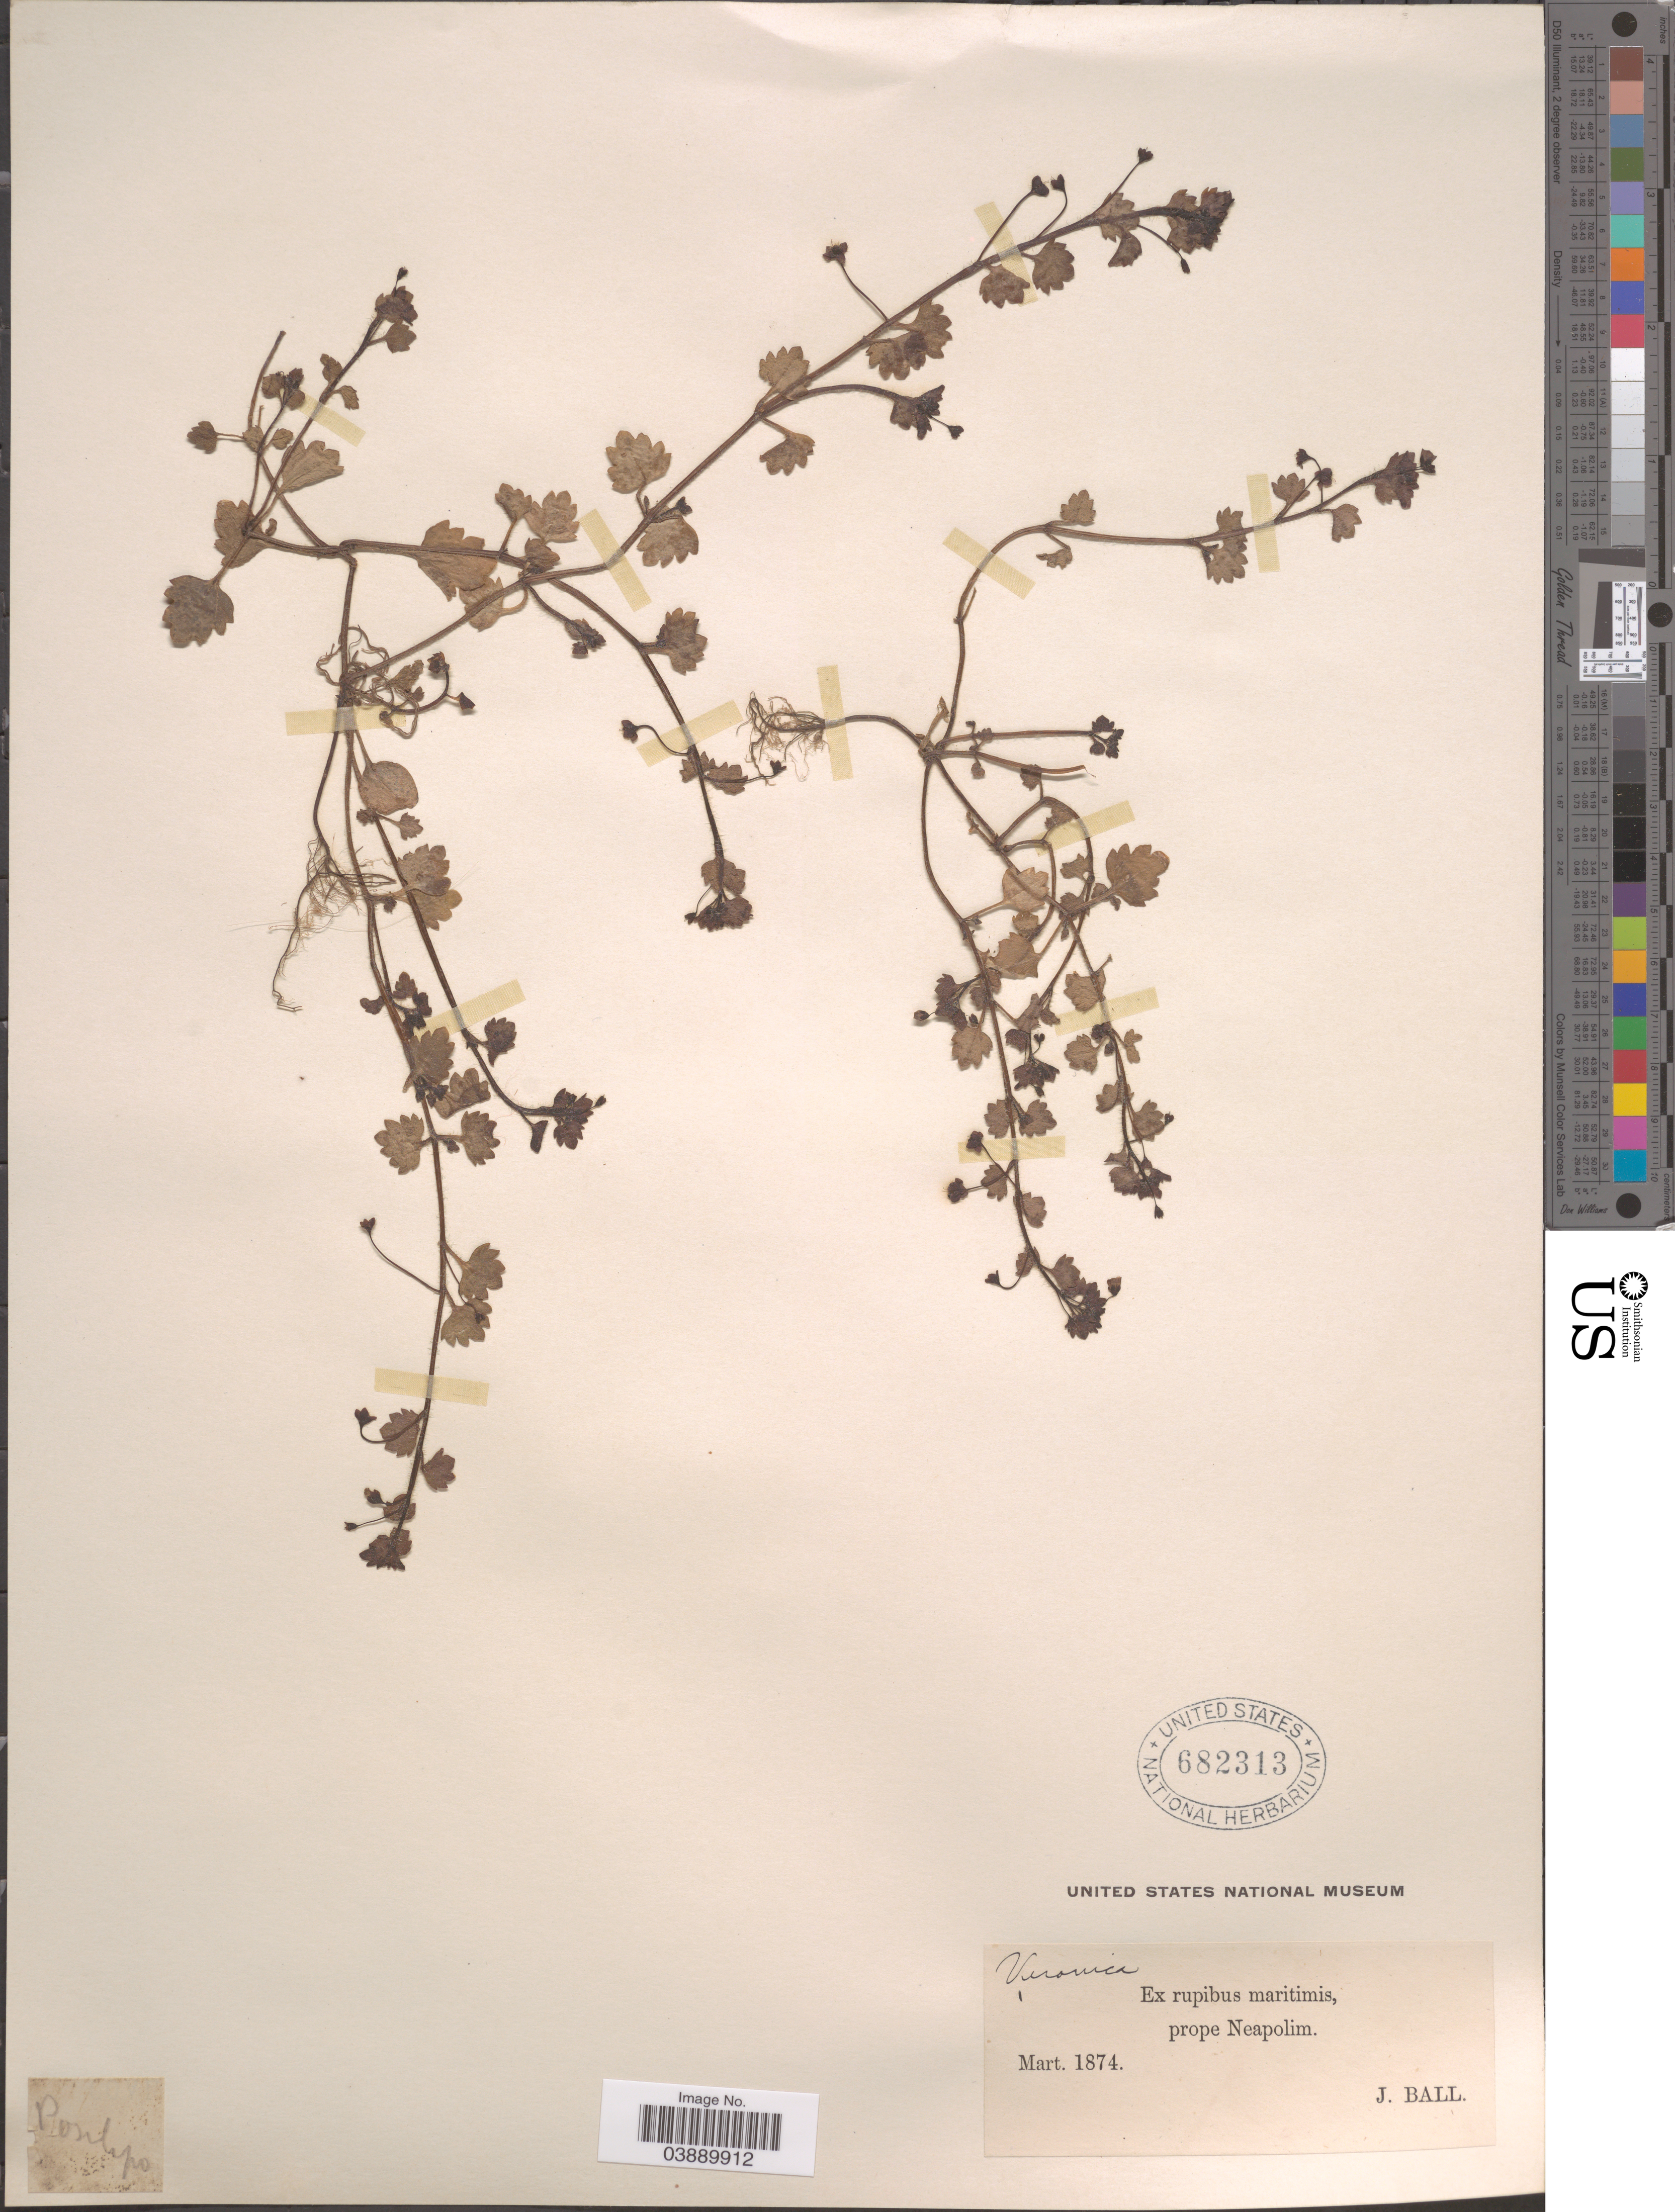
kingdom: Plantae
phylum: Tracheophyta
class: Magnoliopsida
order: Lamiales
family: Plantaginaceae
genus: Veronica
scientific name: Veronica cymbalaria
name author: M. Bodard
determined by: Albach, Dirk C.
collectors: J. Ball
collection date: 1874-03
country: Italy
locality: Ex rupibus maritimis, prope Neapolim.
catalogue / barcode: US 682313